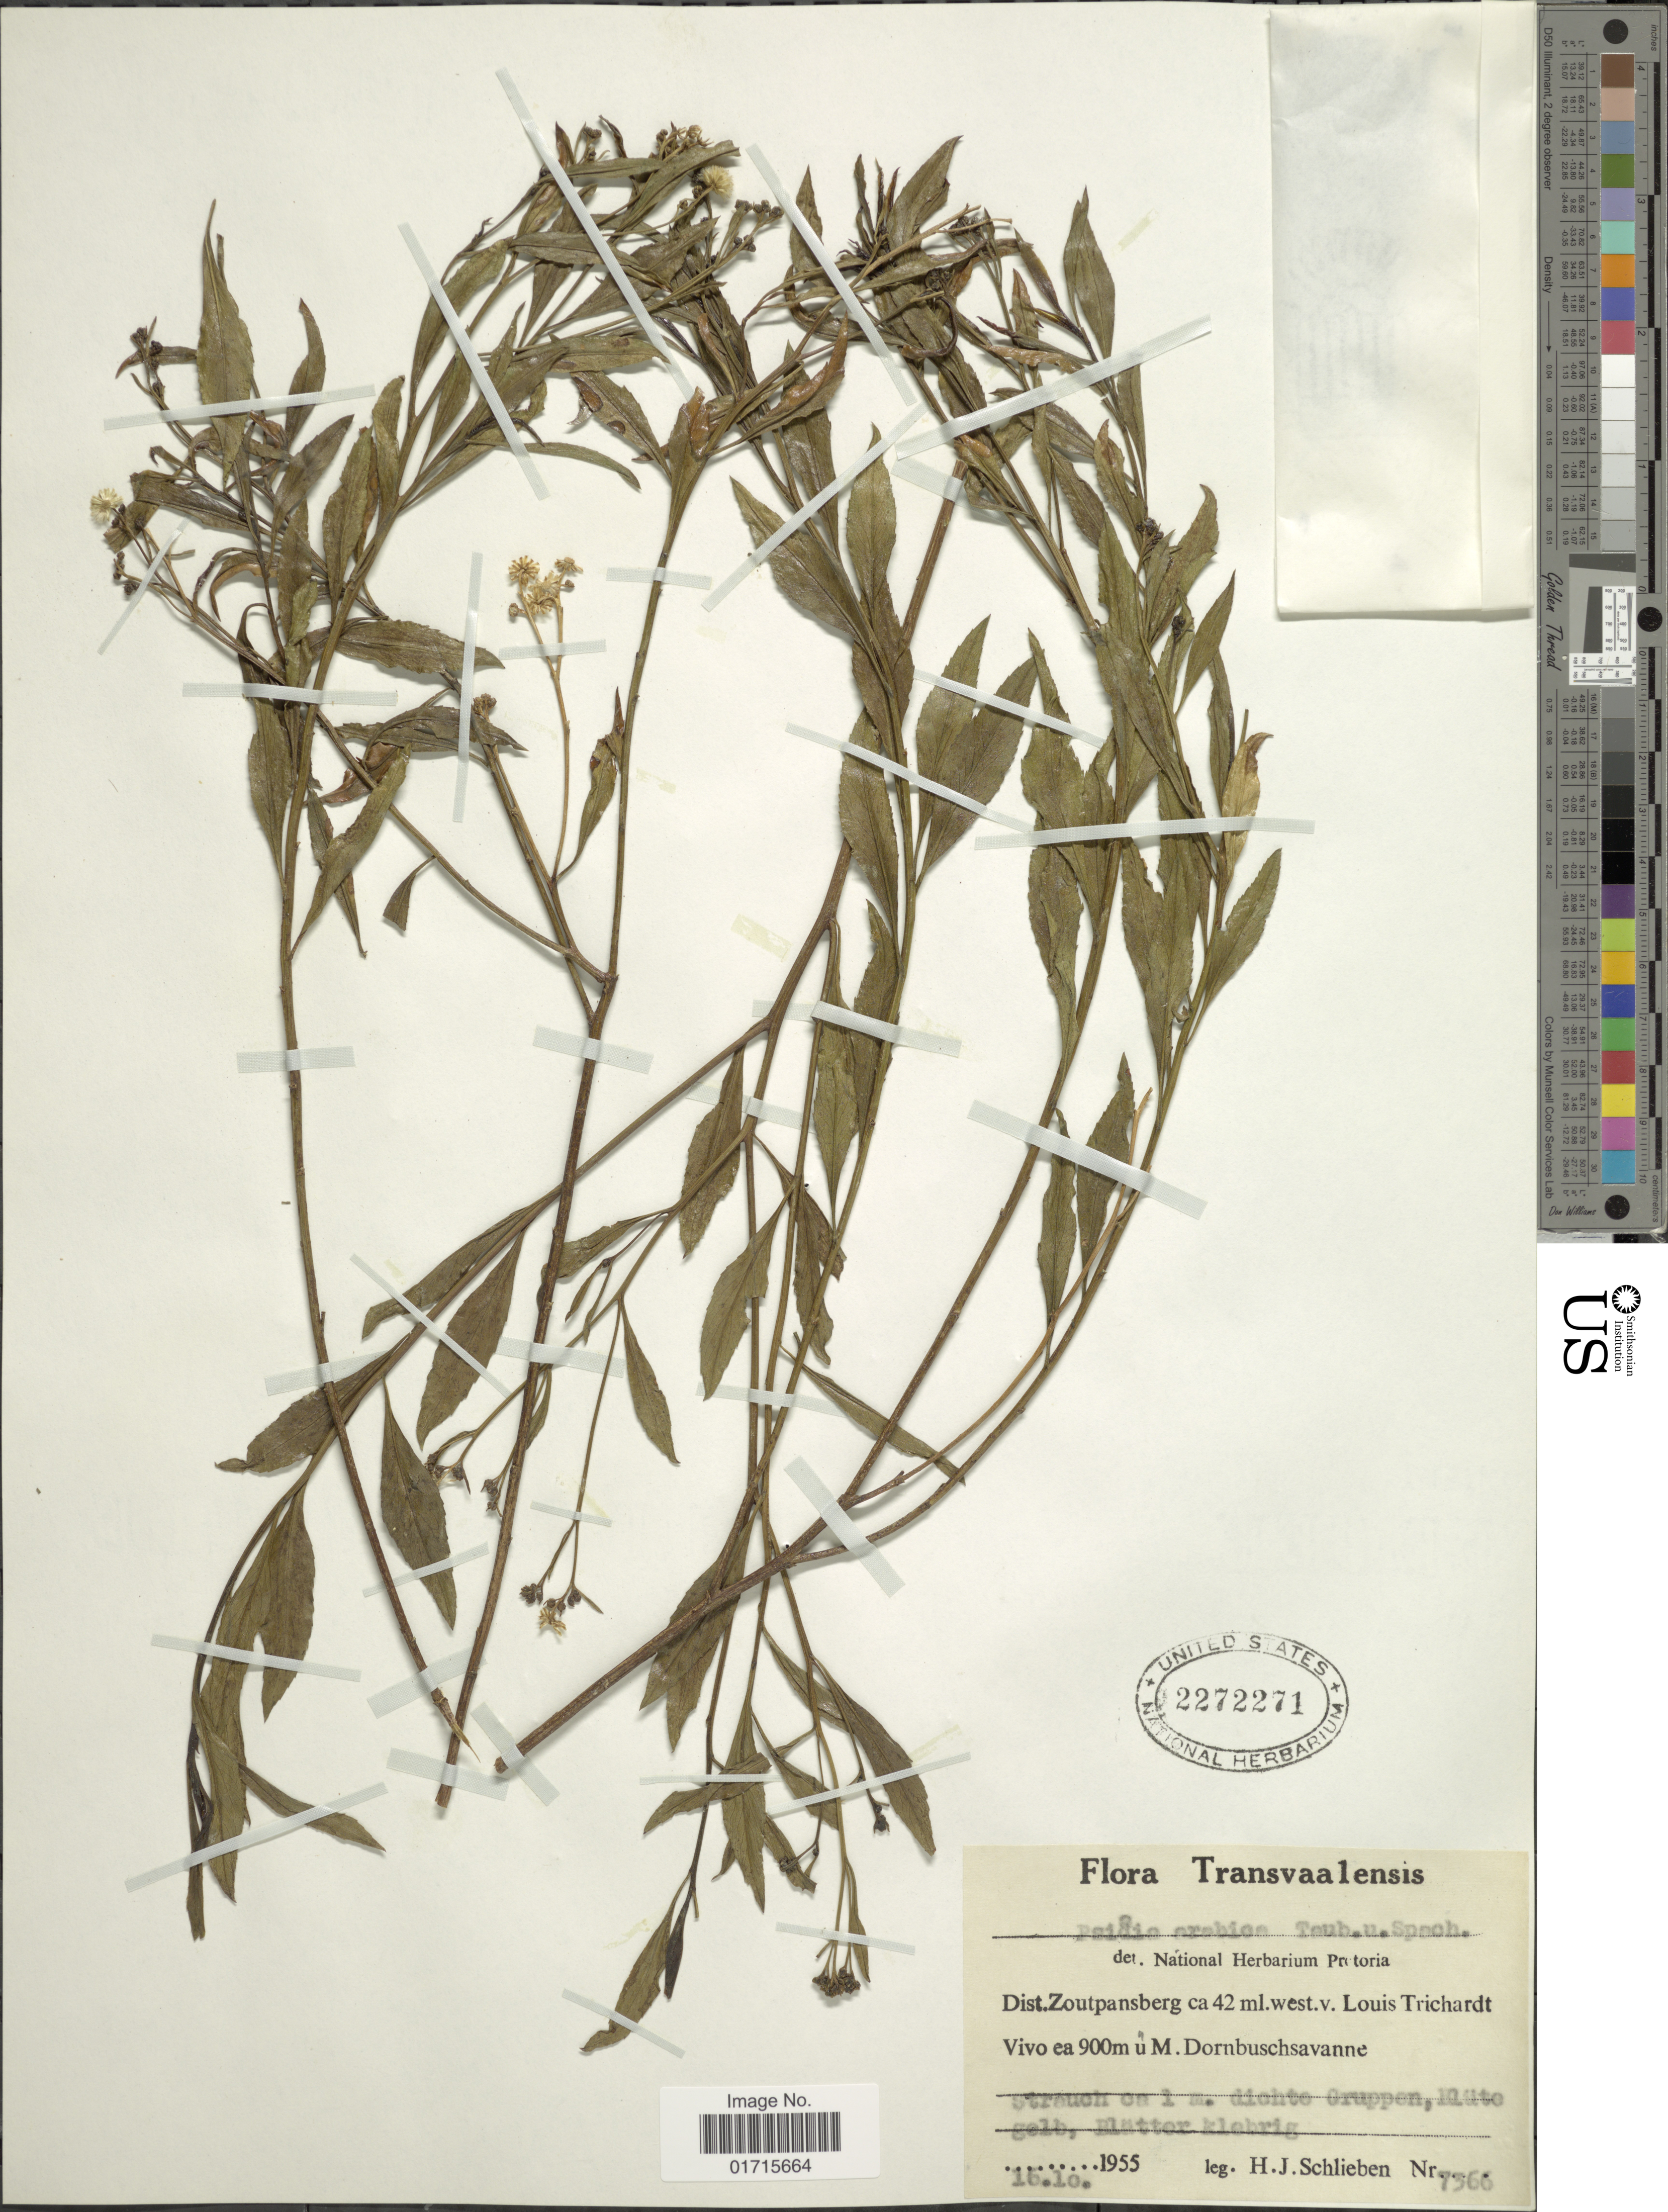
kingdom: Plantae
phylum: Tracheophyta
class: Magnoliopsida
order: Asterales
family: Asteraceae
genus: Psiadia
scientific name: Psiadia arabica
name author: Jaub. & Spach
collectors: H. J. Schlieben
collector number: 7366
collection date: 1955-10-16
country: South Africa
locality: Dist. Zoutpansberg ca 42 ml. West. v. Lousi Trichardt Vivo ea. Dornbuschsavanne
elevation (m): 900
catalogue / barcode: US 2272271